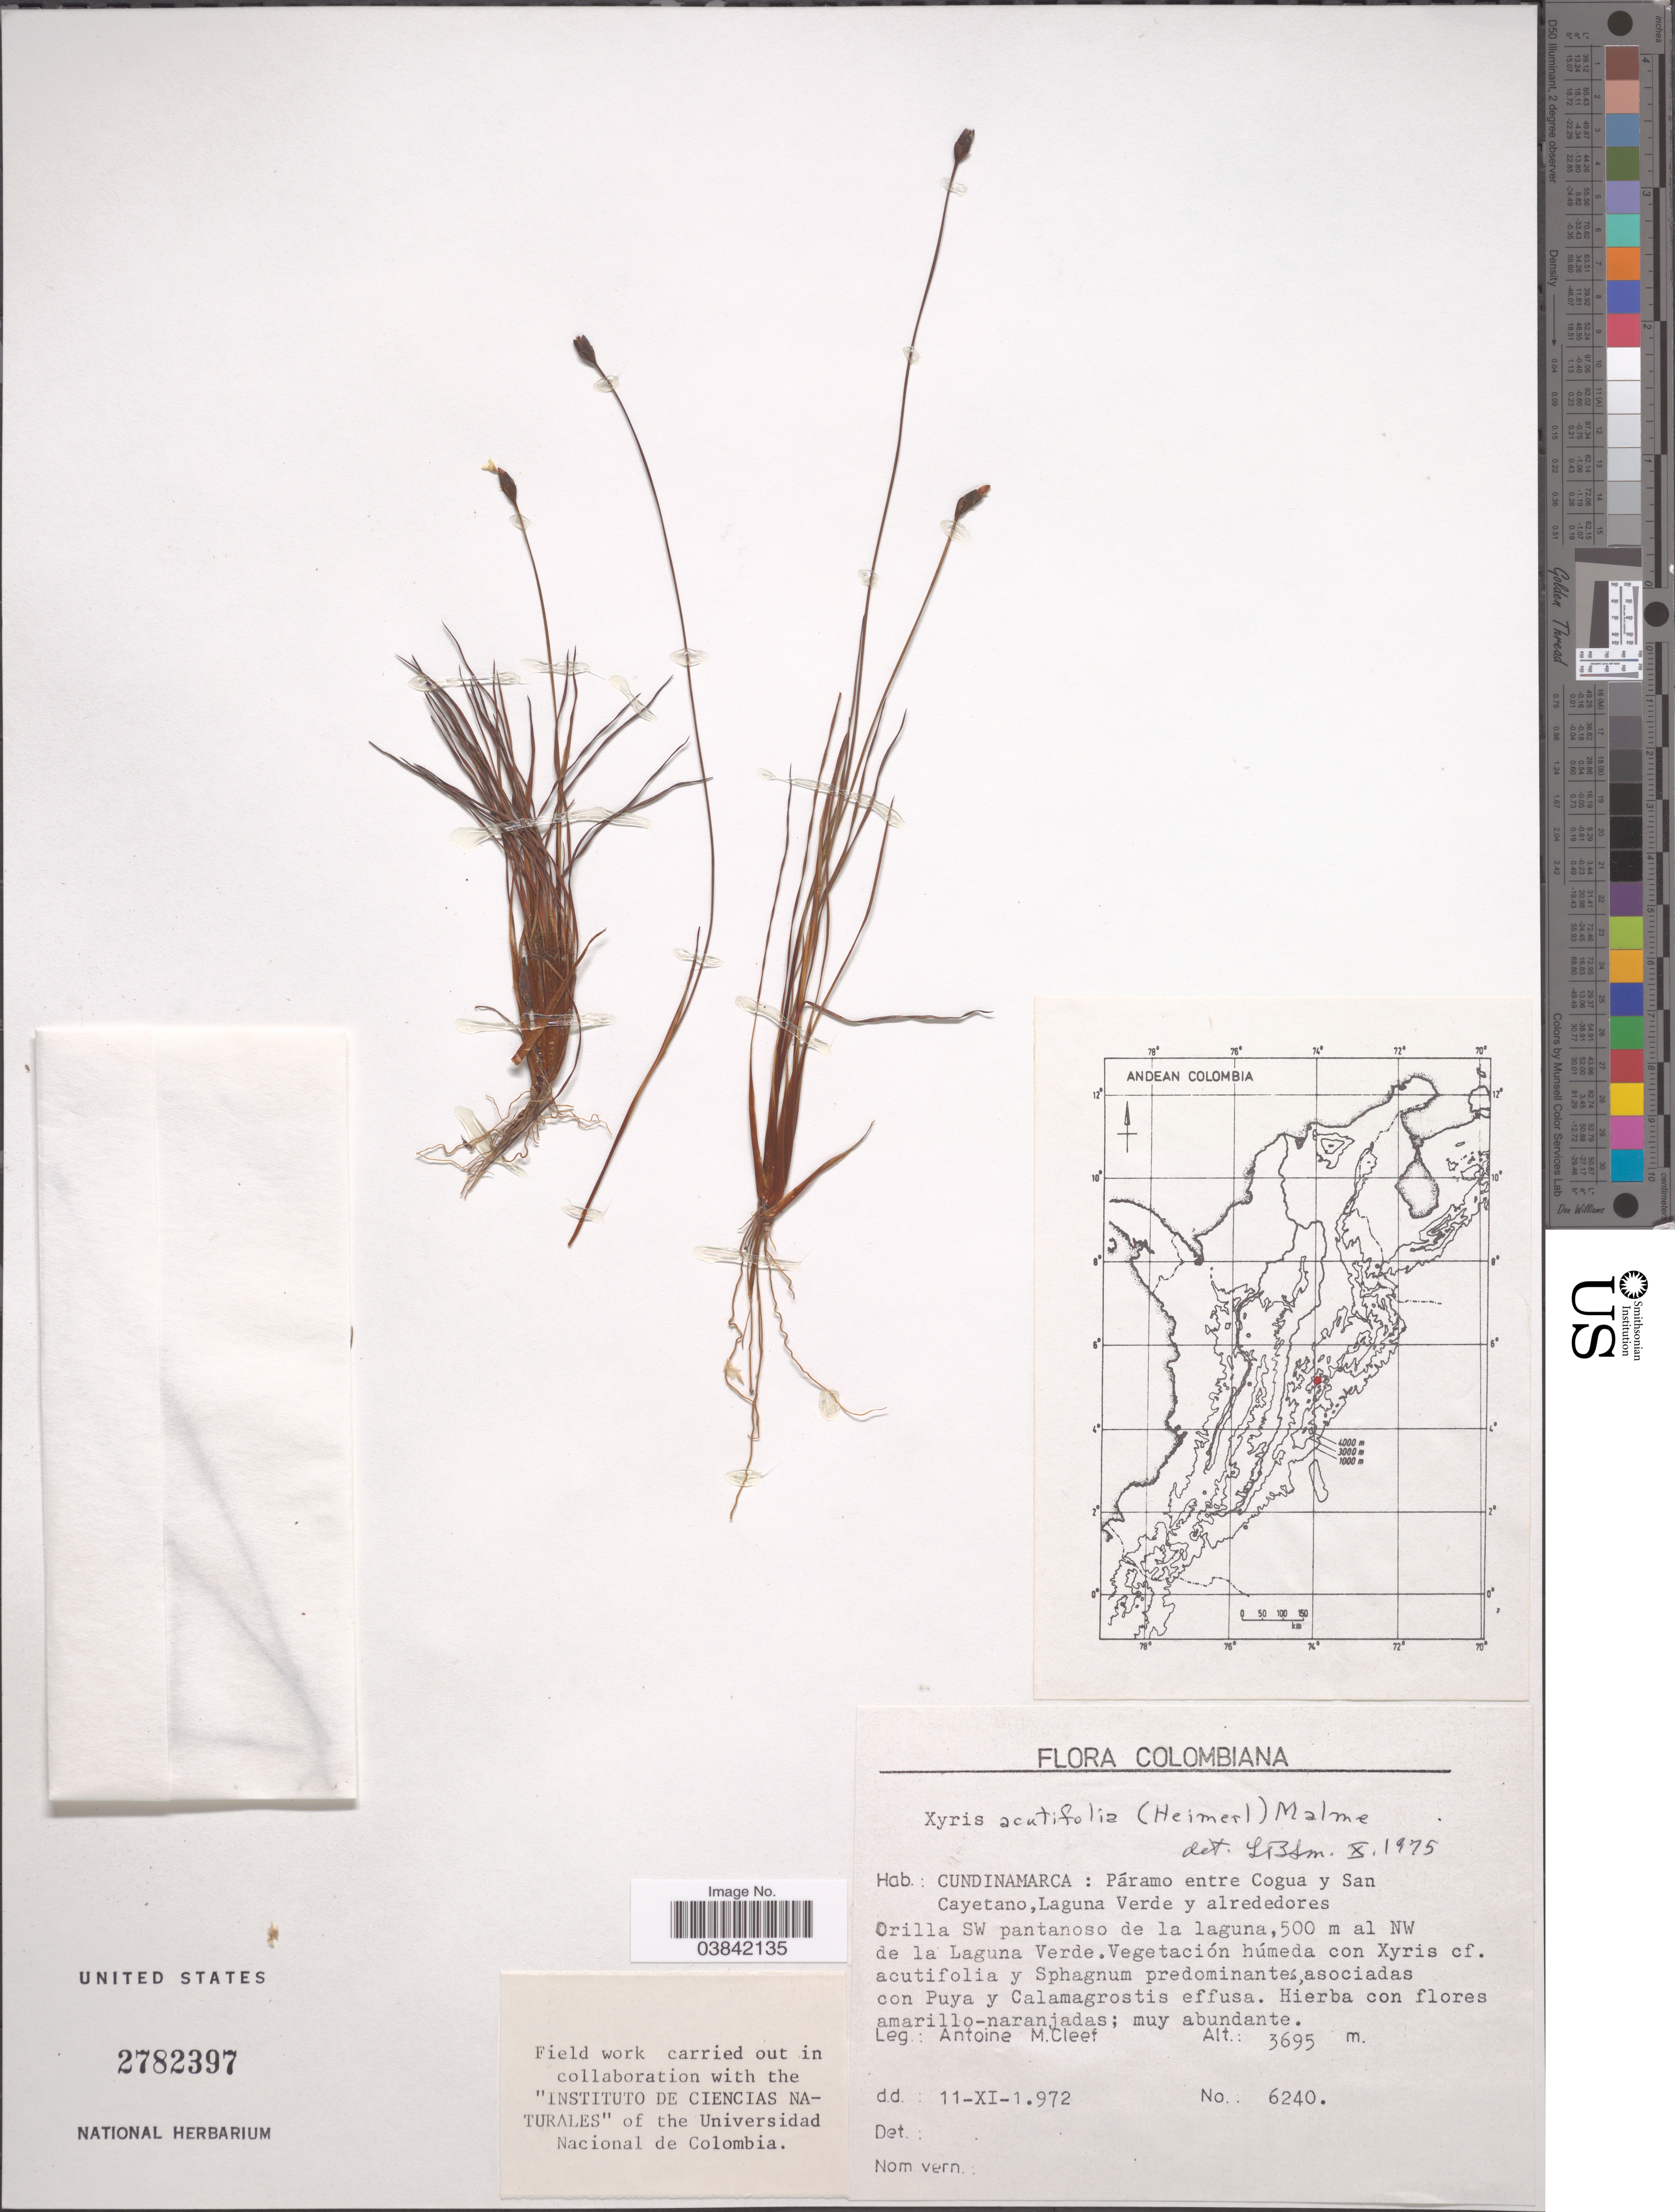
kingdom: Plantae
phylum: Tracheophyta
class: Liliopsida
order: Poales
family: Xyridaceae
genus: Xyris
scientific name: Xyris acutifolia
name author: (Heimerl) Malme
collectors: A. M. Cleef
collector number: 3695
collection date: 1972-11-11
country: Colombia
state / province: Cundinamarca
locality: Páramo entre Cogua y San Cayetano, Laguna Verde y alrededores. Orilla SW pantanoso de la laguna, 500 m al NW de la Laguna Verde.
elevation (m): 3695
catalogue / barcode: US 2782397